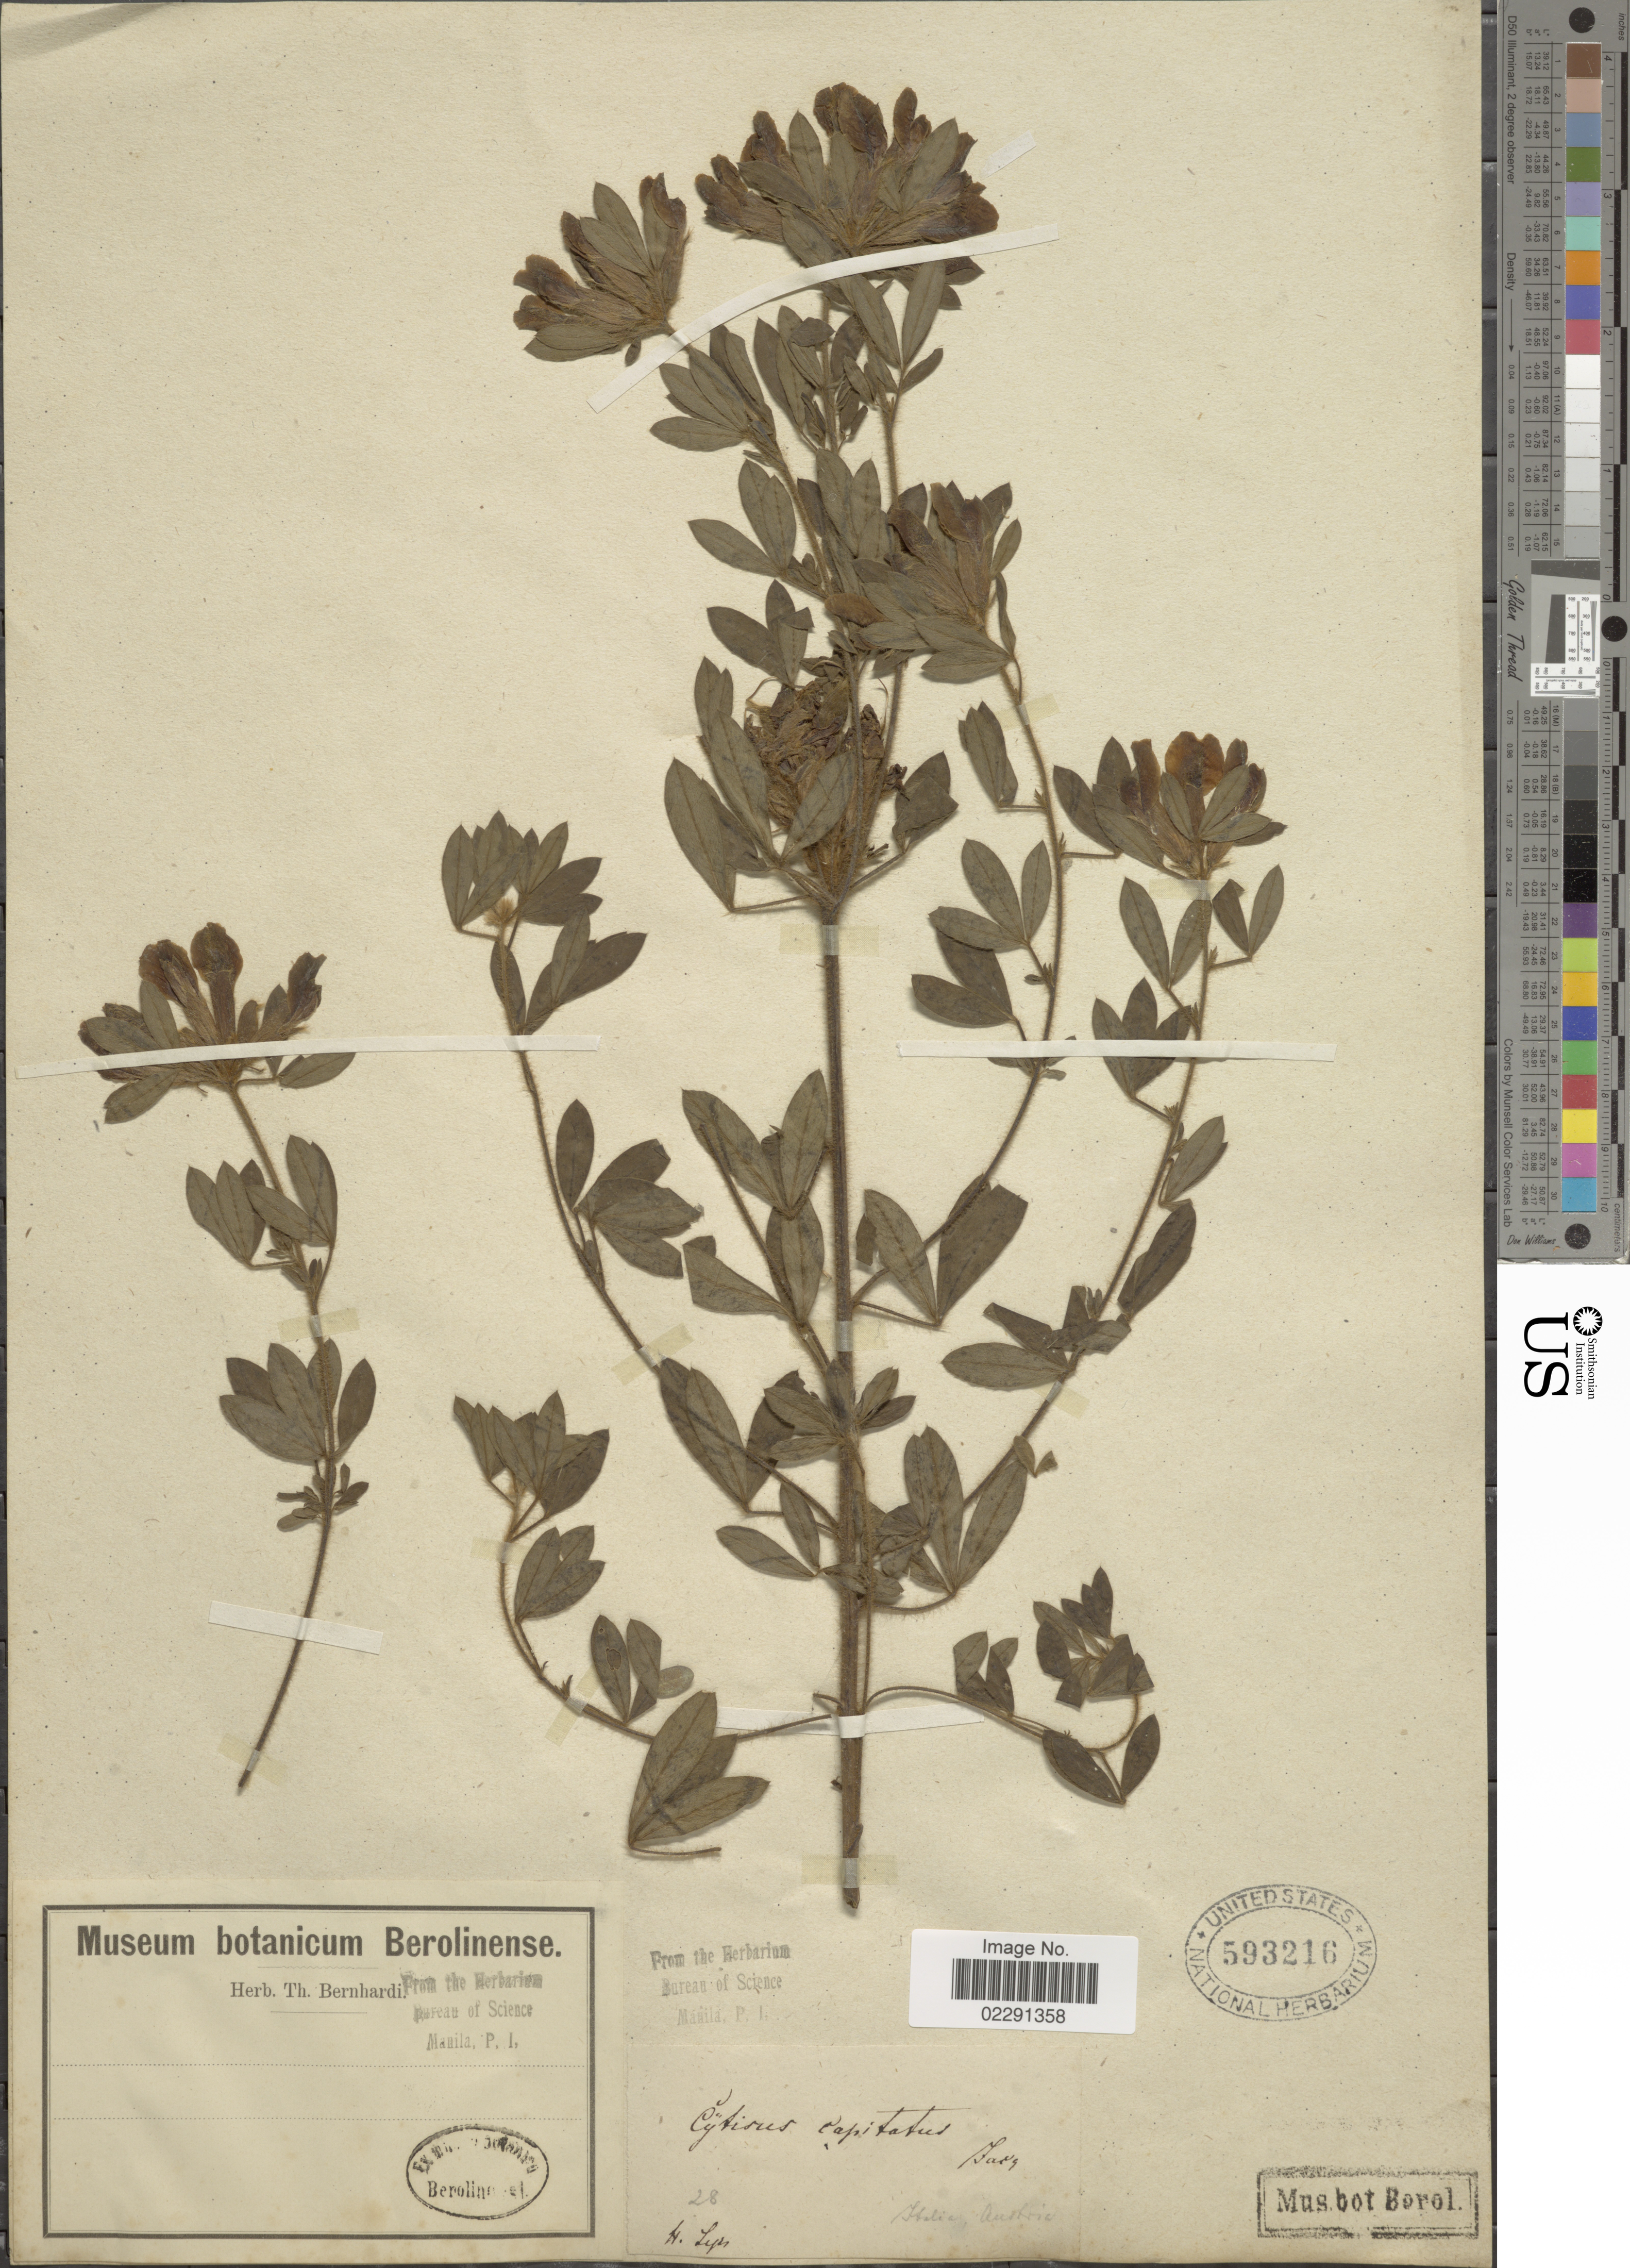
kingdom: Plantae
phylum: Tracheophyta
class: Magnoliopsida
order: Fabales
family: Fabaceae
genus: Cytisus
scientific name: Cytisus hirsutus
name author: L.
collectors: H. Lyn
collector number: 28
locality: Gtalia, Austria. [interpreted]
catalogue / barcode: US 593216